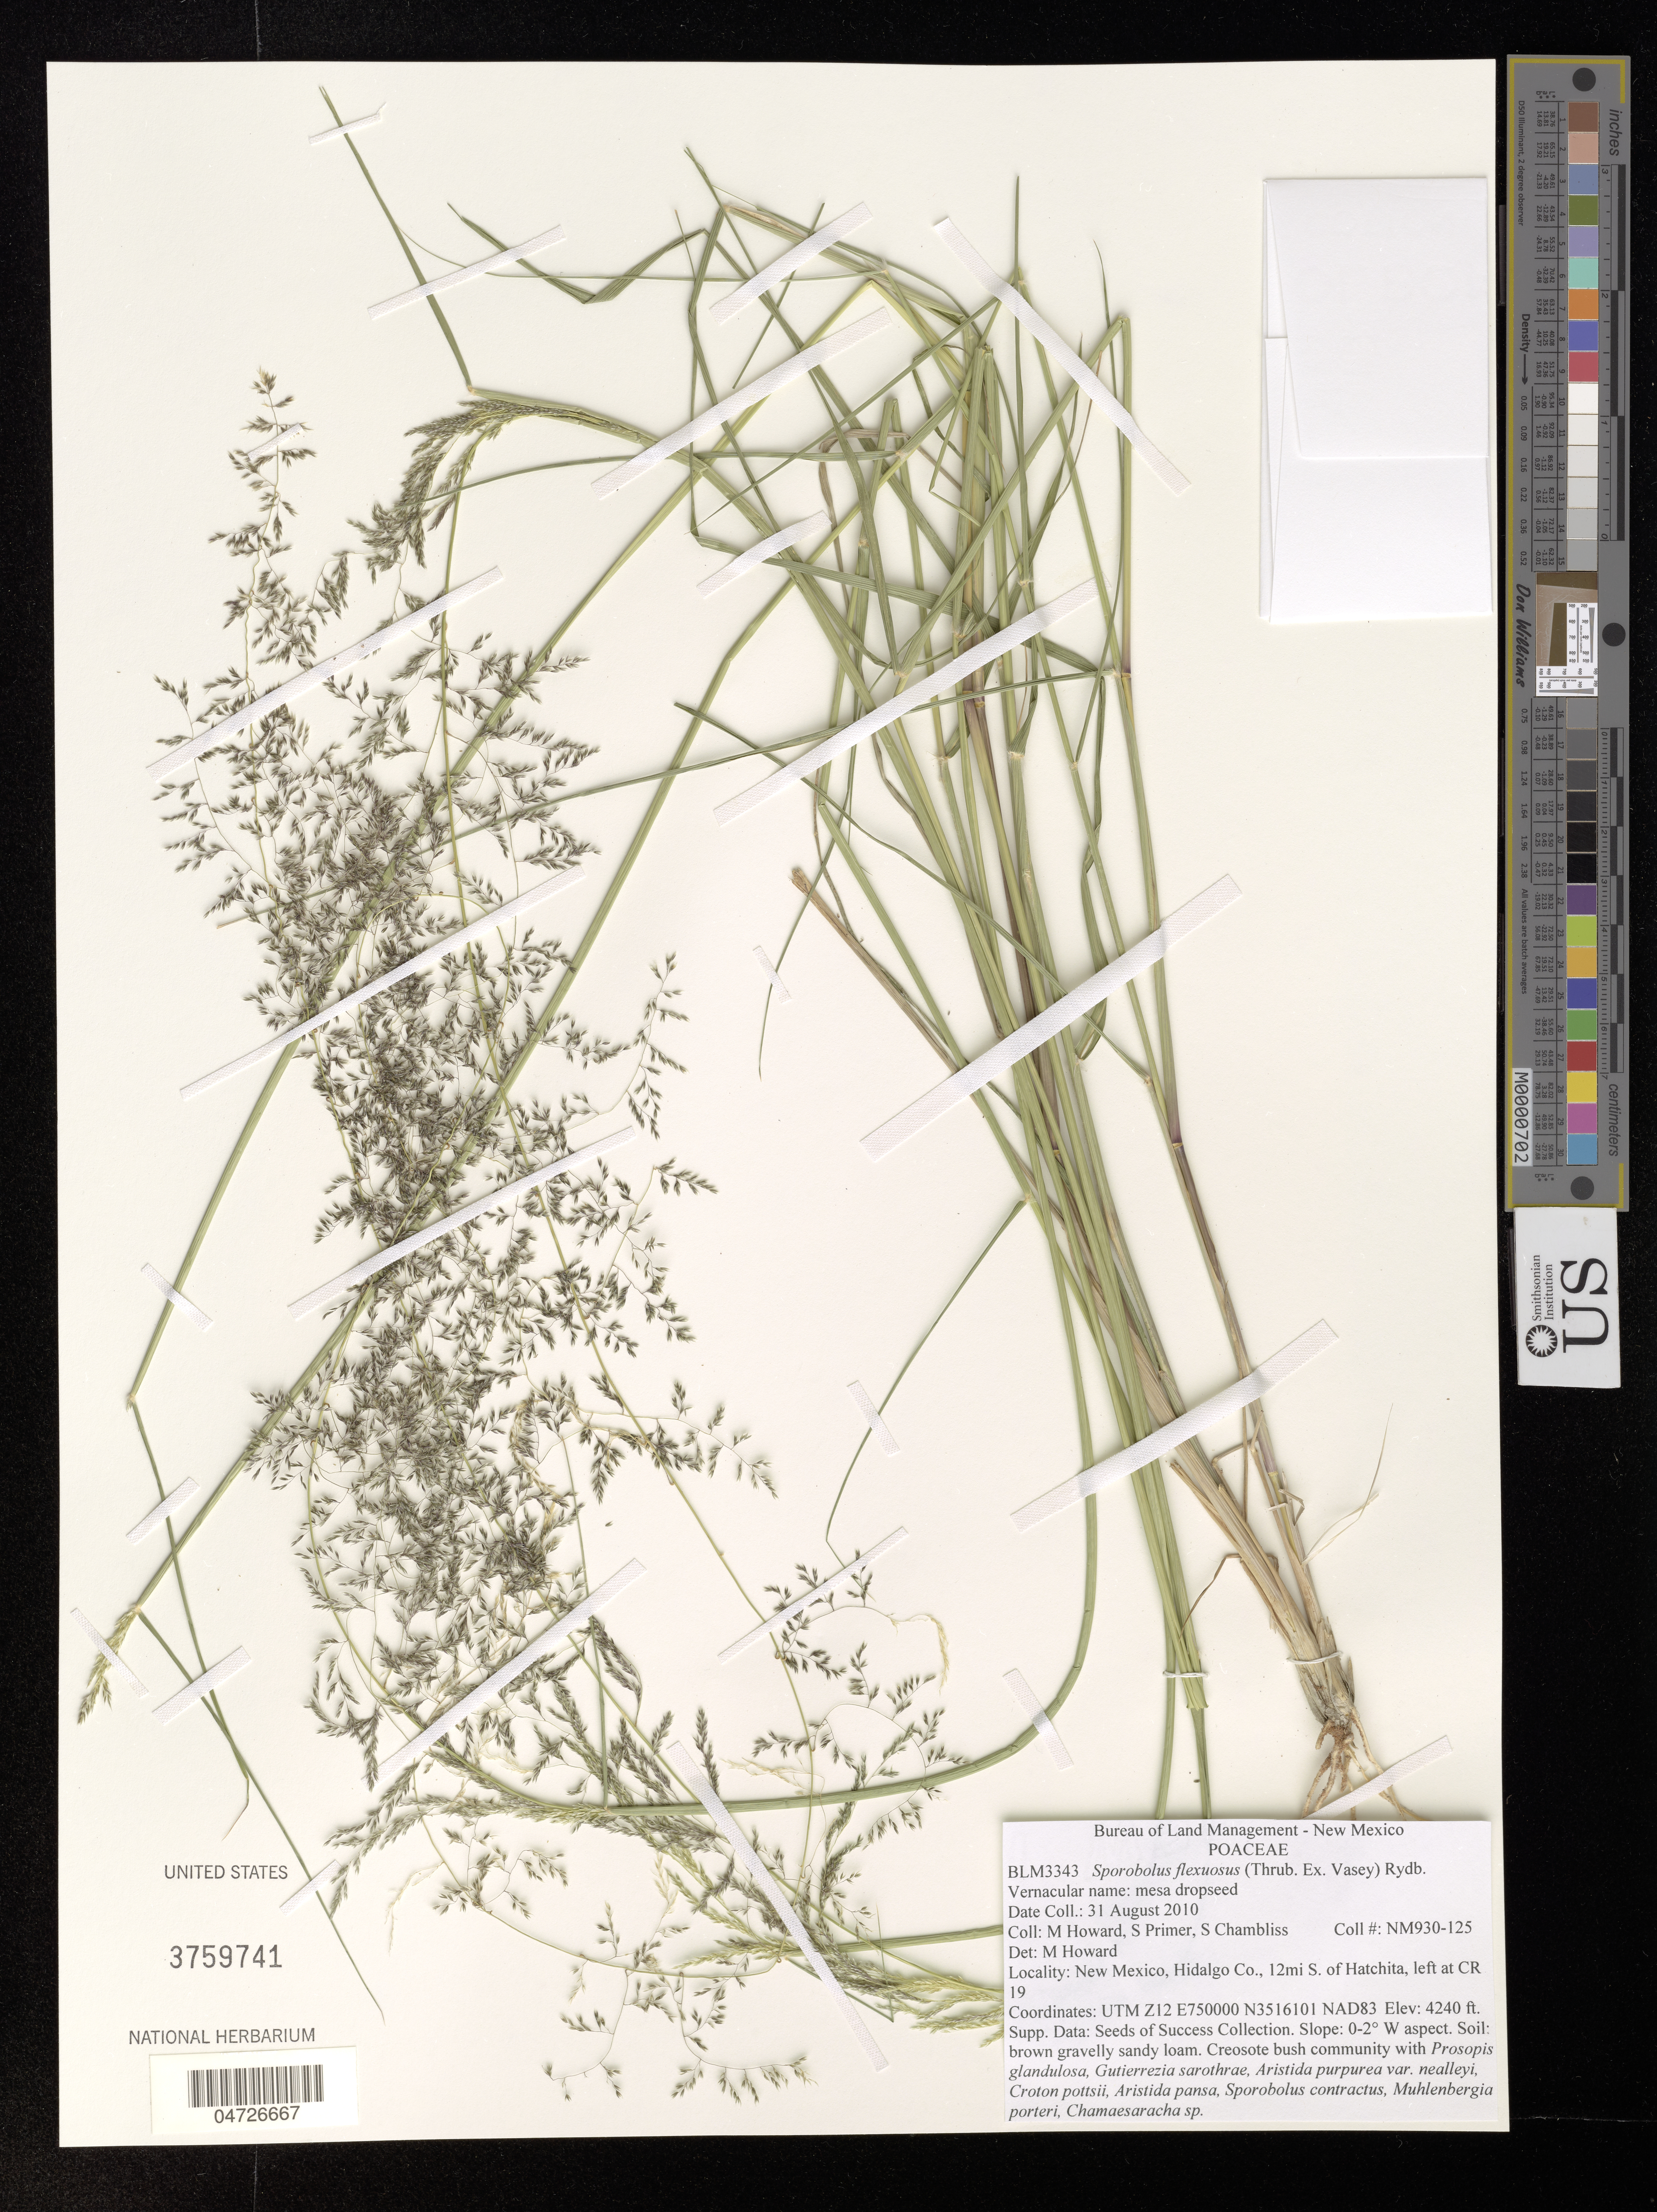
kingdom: Plantae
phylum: Tracheophyta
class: Liliopsida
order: Poales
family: Poaceae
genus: Sporobolus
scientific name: Sporobolus flexuosus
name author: (Thurb.) Rydb.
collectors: M. Howard, S. Primer & S. Chambliss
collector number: NM930-125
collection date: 2010-08-31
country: United States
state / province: New Mexico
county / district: Hidalgo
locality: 12 m S. of Hatchita, left at CR 19.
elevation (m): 1292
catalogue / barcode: US 3759741